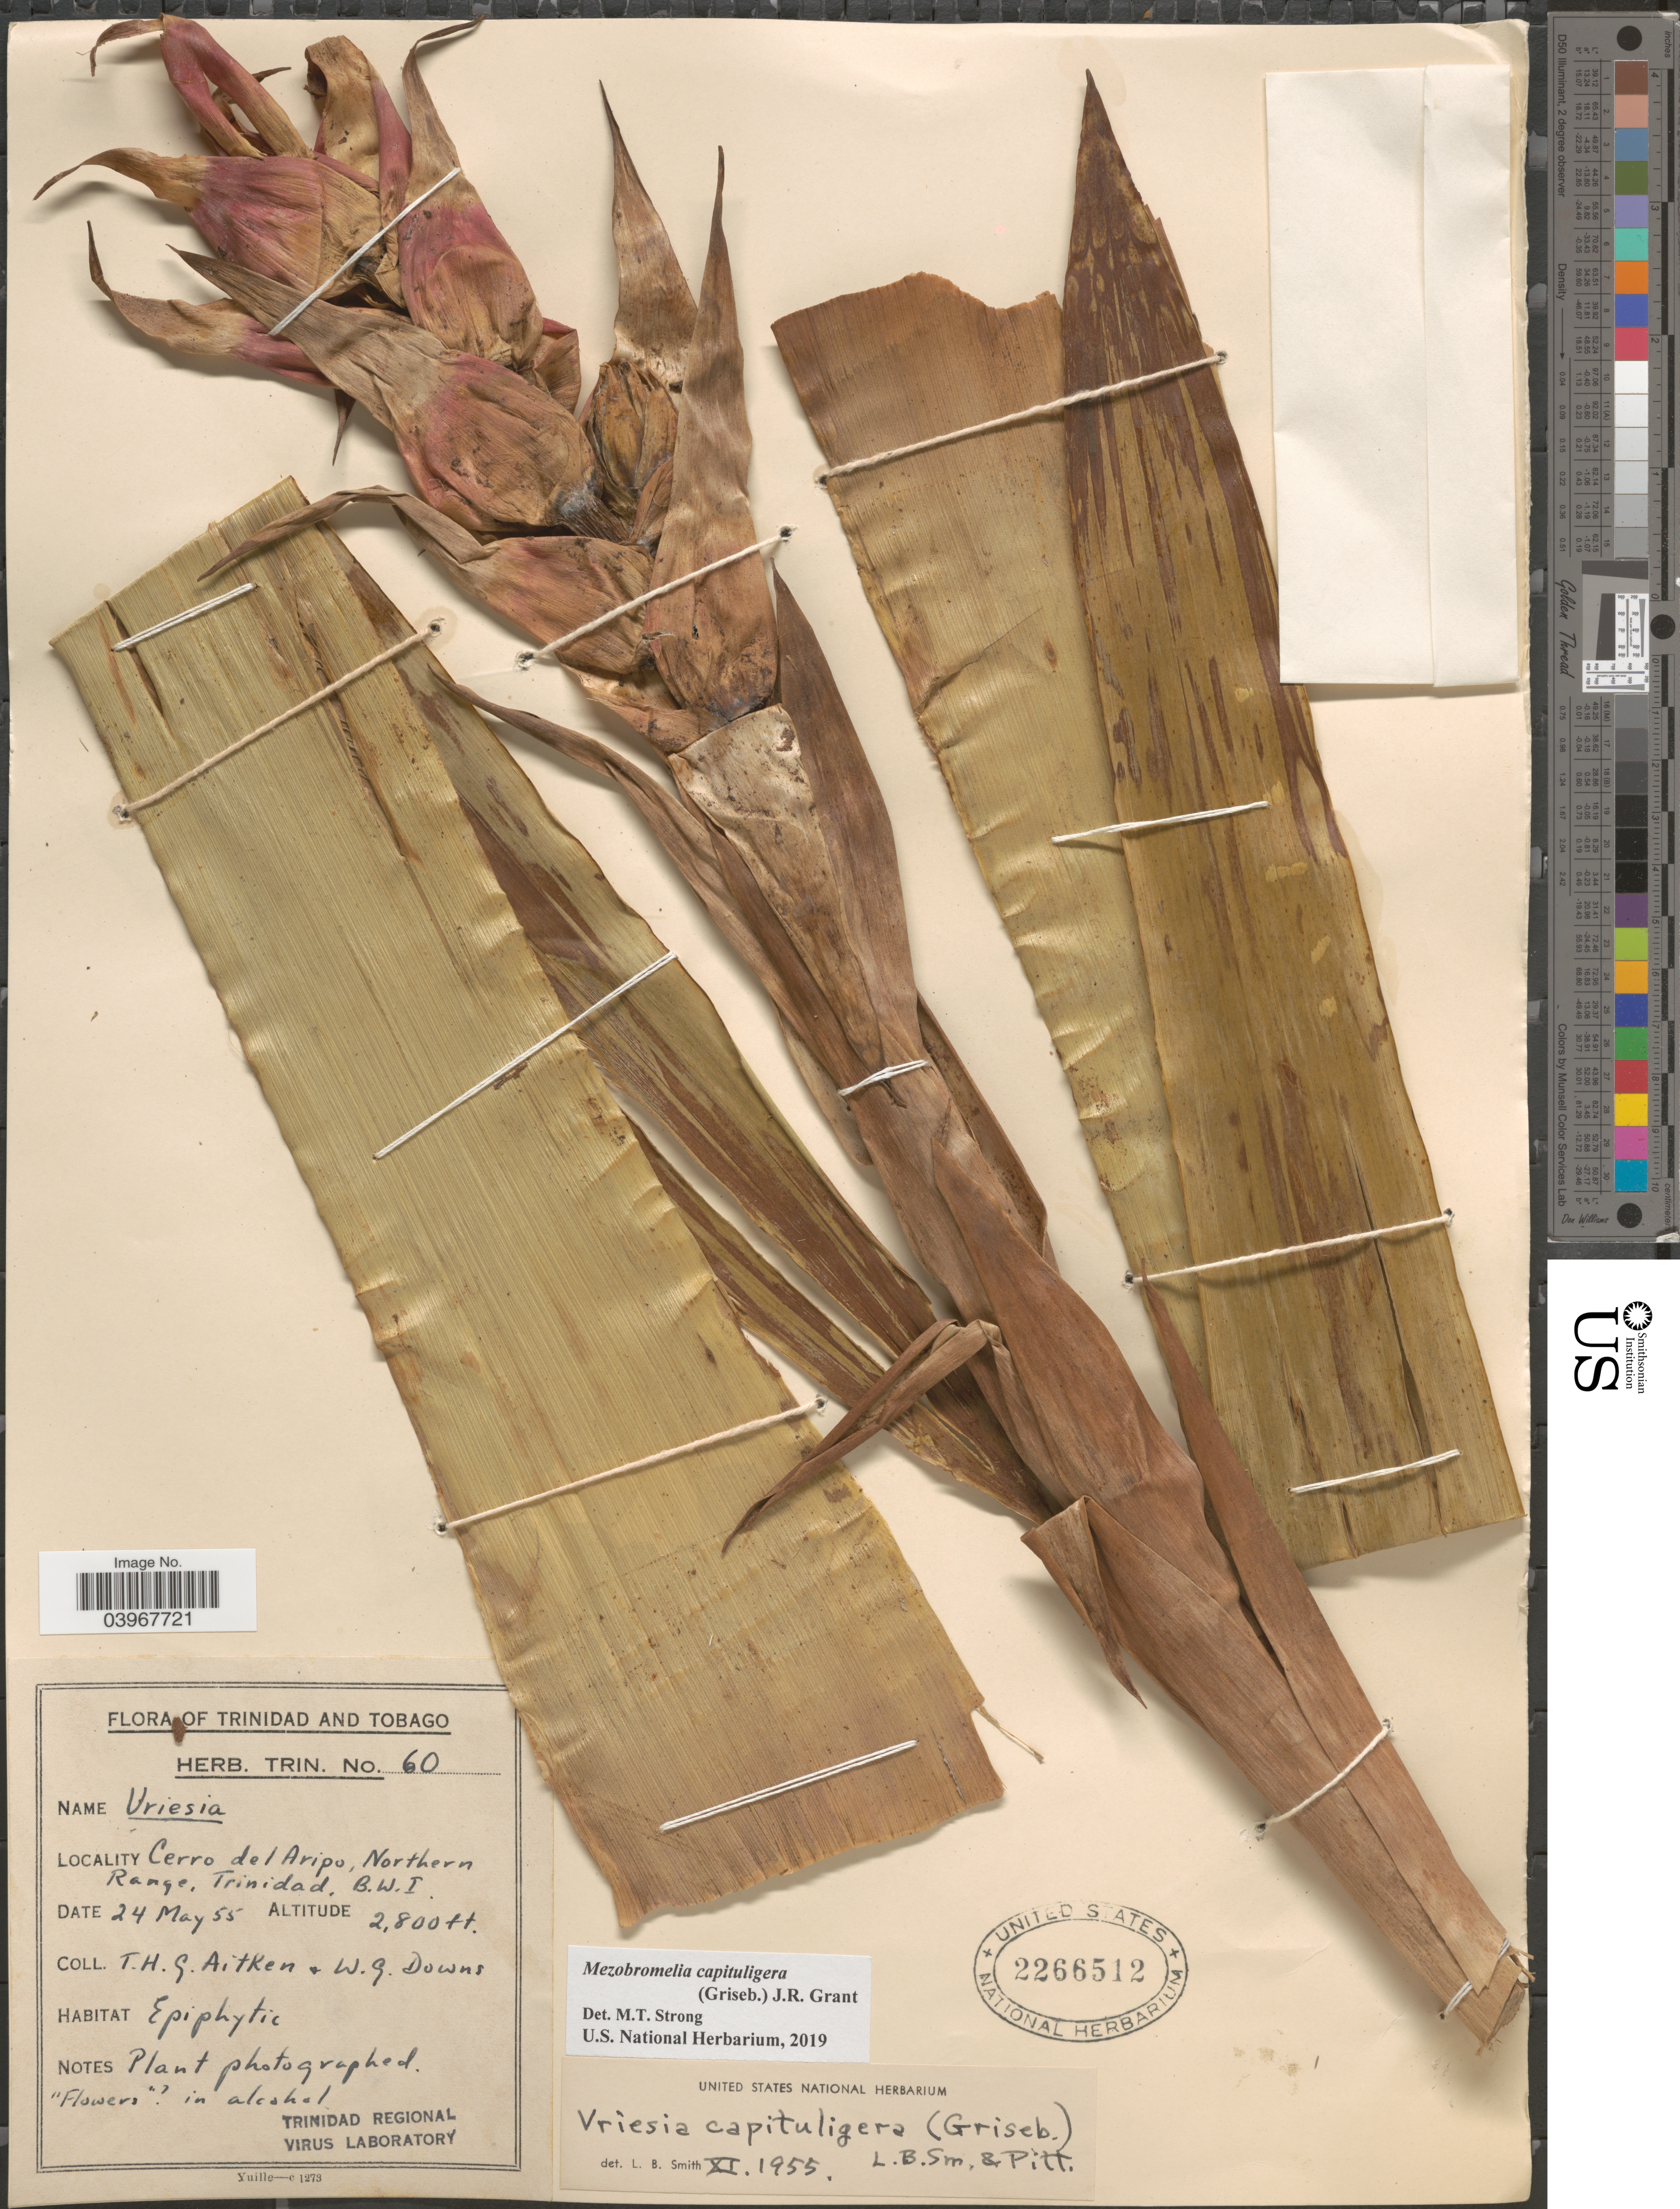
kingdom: Plantae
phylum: Tracheophyta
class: Liliopsida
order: Poales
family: Bromeliaceae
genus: Mezobromelia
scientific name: Mezobromelia capituligera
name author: (Griseb.) J.R. Grant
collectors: T. Aitken & W. G. Downs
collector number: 60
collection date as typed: Transcribed d/m/y: 24/5/55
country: Trinidad and Tobago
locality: Cerro del Aripo, Northern Range, Trinidad, B.W. I.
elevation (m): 853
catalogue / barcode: US 2266512